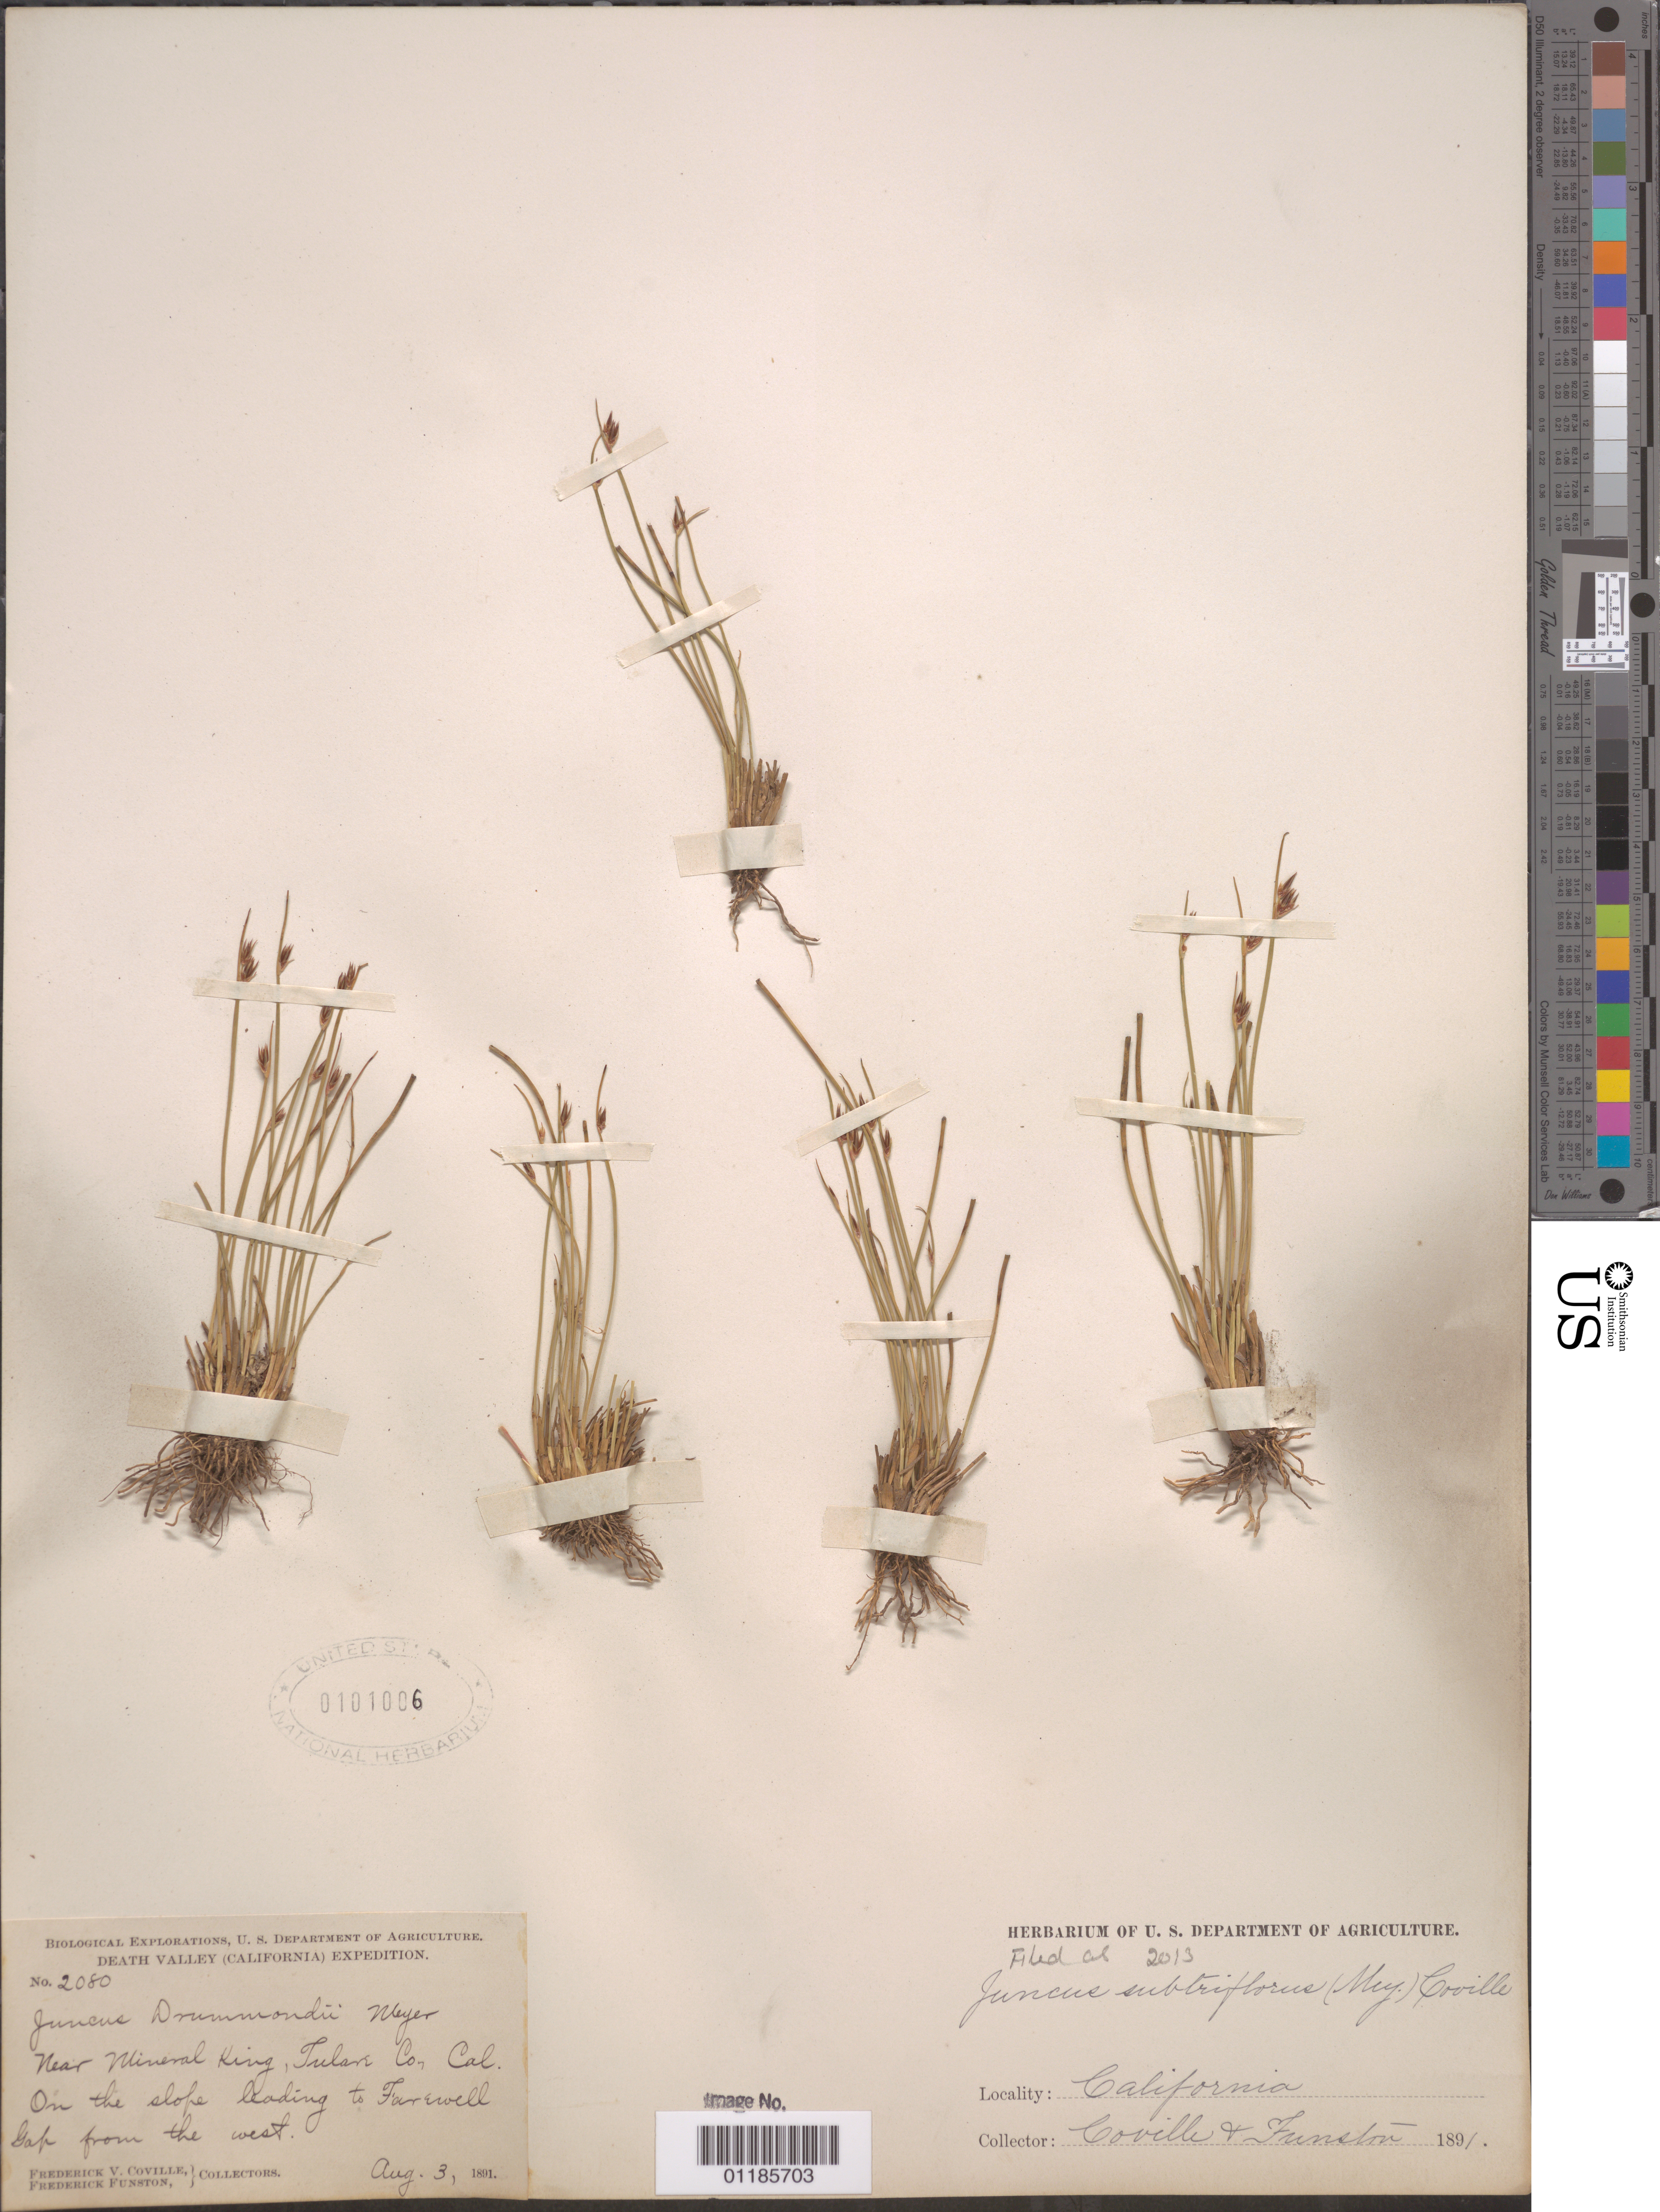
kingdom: Plantae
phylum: Tracheophyta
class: Liliopsida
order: Poales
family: Juncaceae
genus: Juncus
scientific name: Juncus subtriflorus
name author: (E. Mey.) Coville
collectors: F. V. Coville & F. Funston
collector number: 2080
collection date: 1891-08-03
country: United States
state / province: California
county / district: Tulare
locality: Near Mineral King, on the slope leading to Farewell Gap from the west.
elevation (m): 2750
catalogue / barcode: US 101006